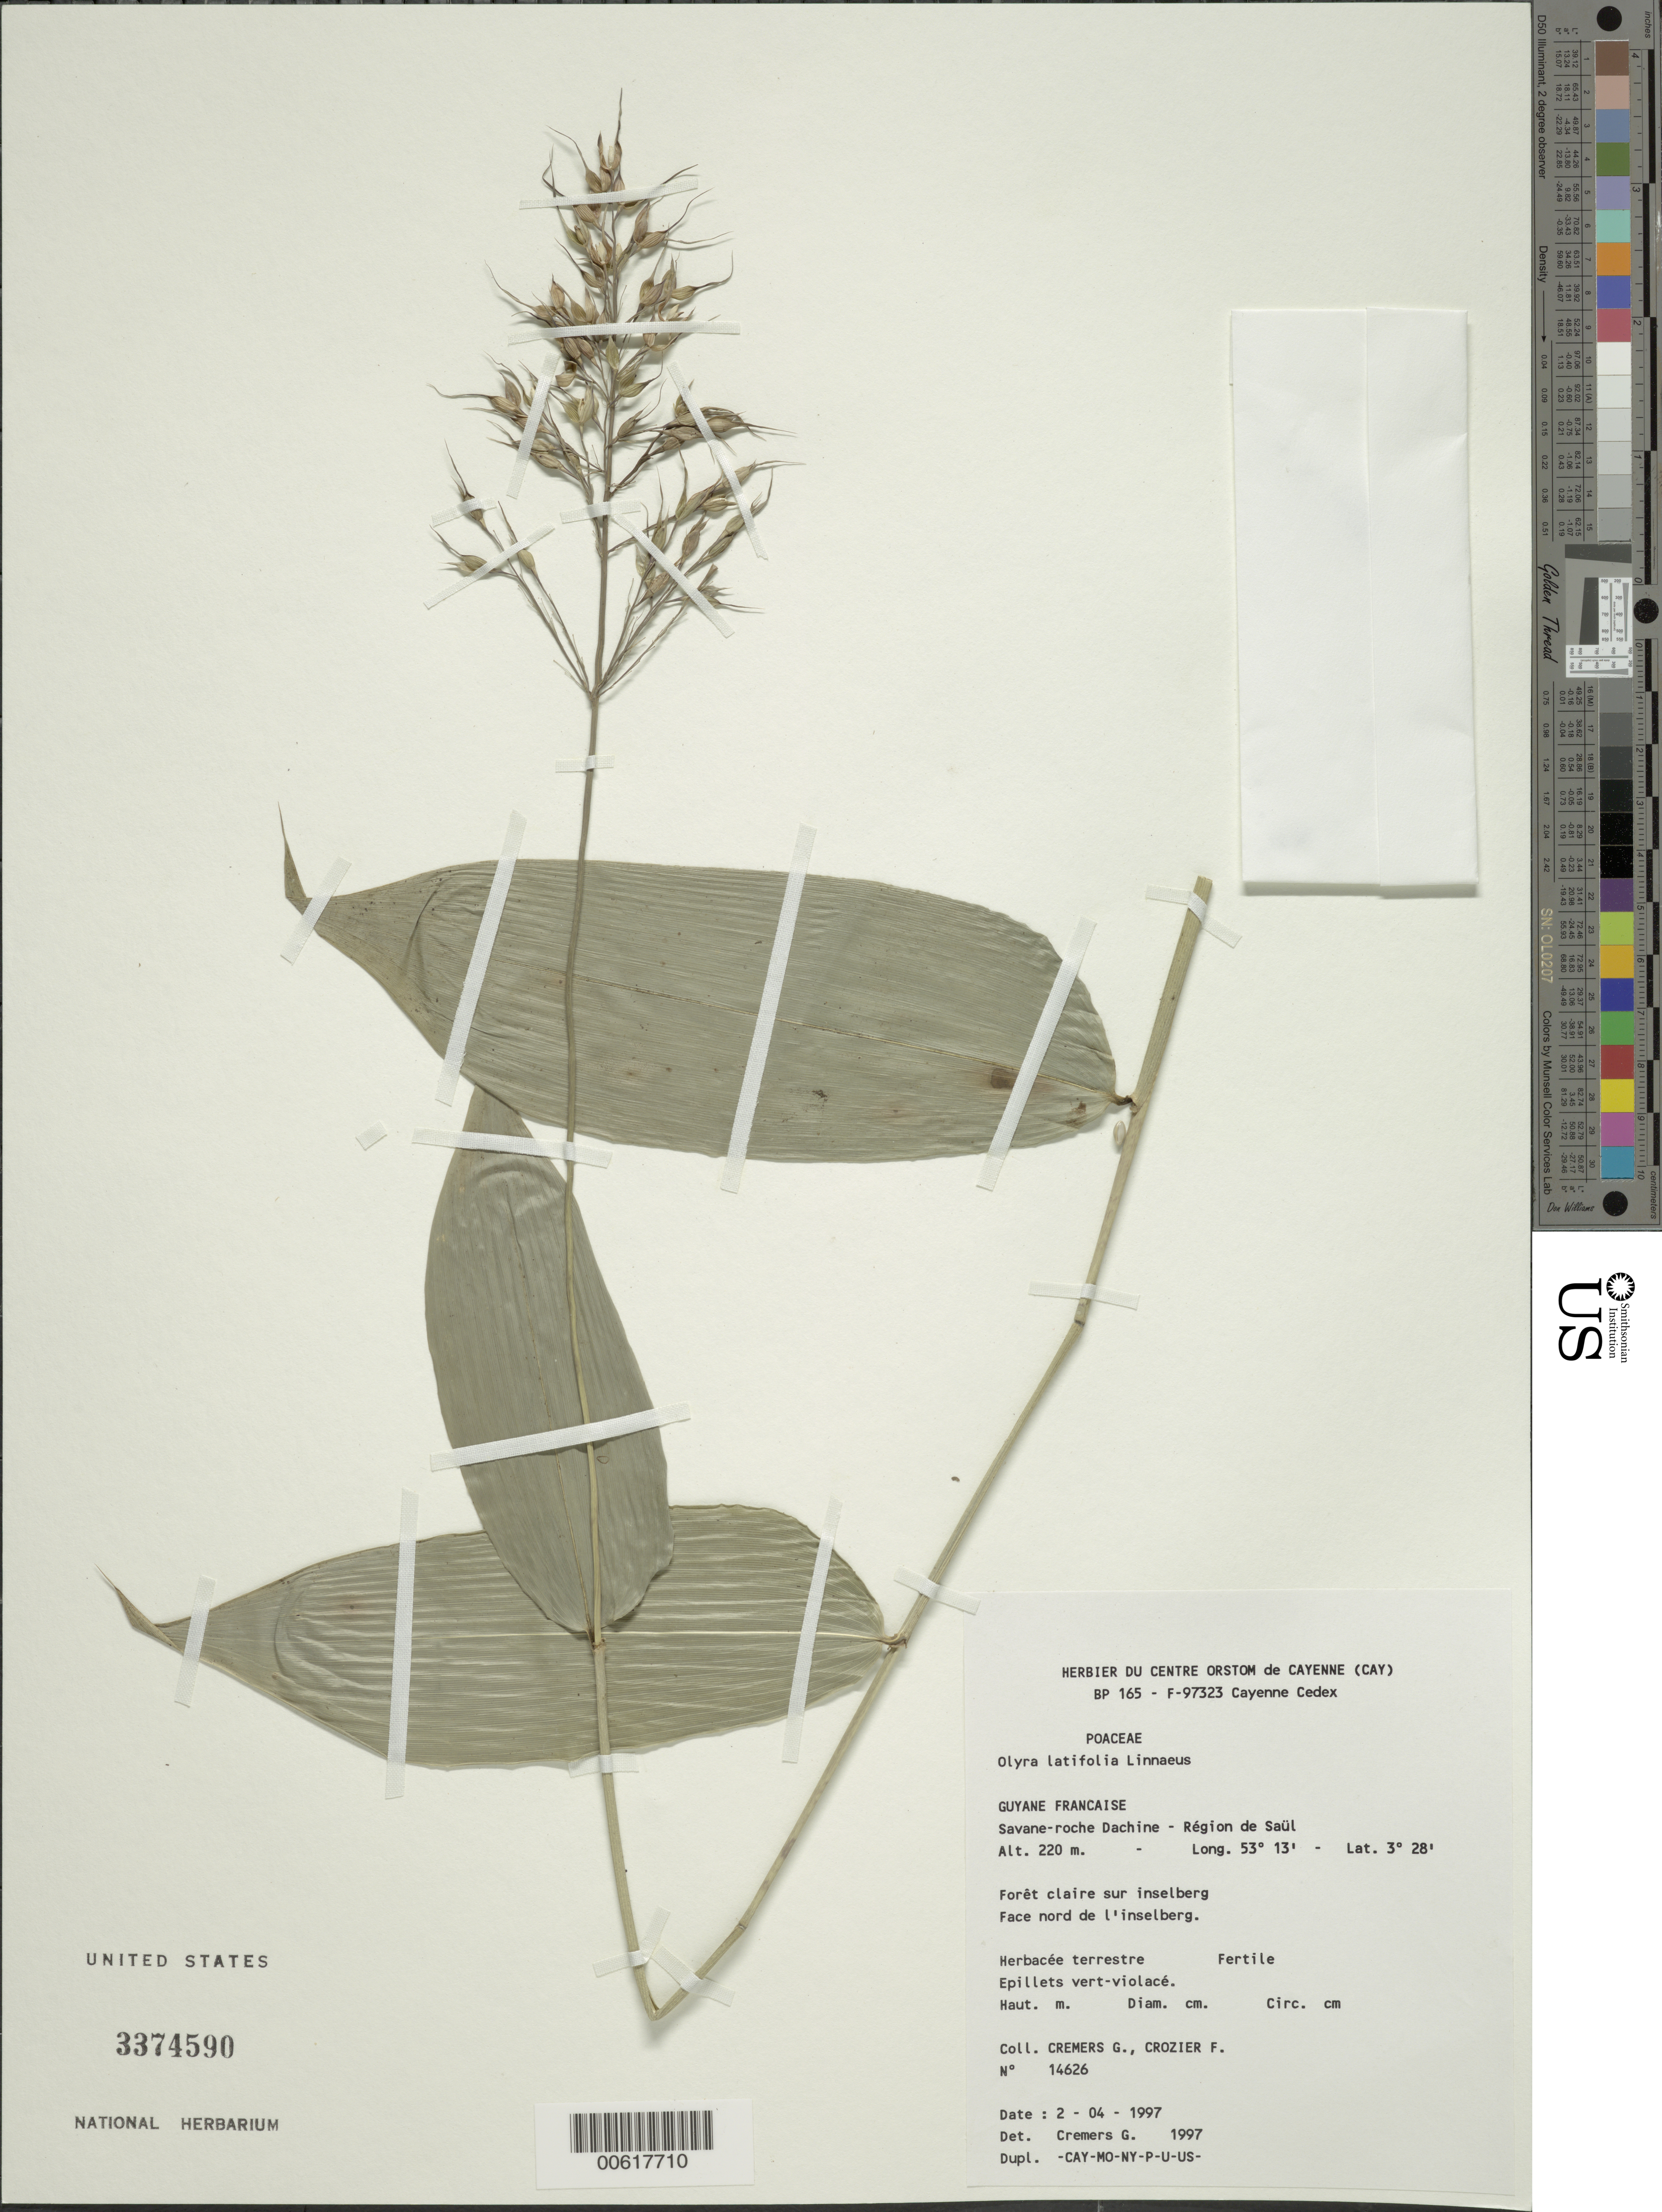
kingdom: Plantae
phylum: Tracheophyta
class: Liliopsida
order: Poales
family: Poaceae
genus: Olyra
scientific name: Olyra latifolia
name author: L.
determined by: Cremers, Georges A.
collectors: G. Cremers & F. Crozier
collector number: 14626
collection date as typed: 2-Apr-97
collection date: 1997-04-02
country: French Guiana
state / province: Saint-Laurent-du-Maroni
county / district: Saül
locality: Saül, savane-roche Dachine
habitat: Forêt claire sur inselberg. Face nord de l 'inselberg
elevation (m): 220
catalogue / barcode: US 3374590